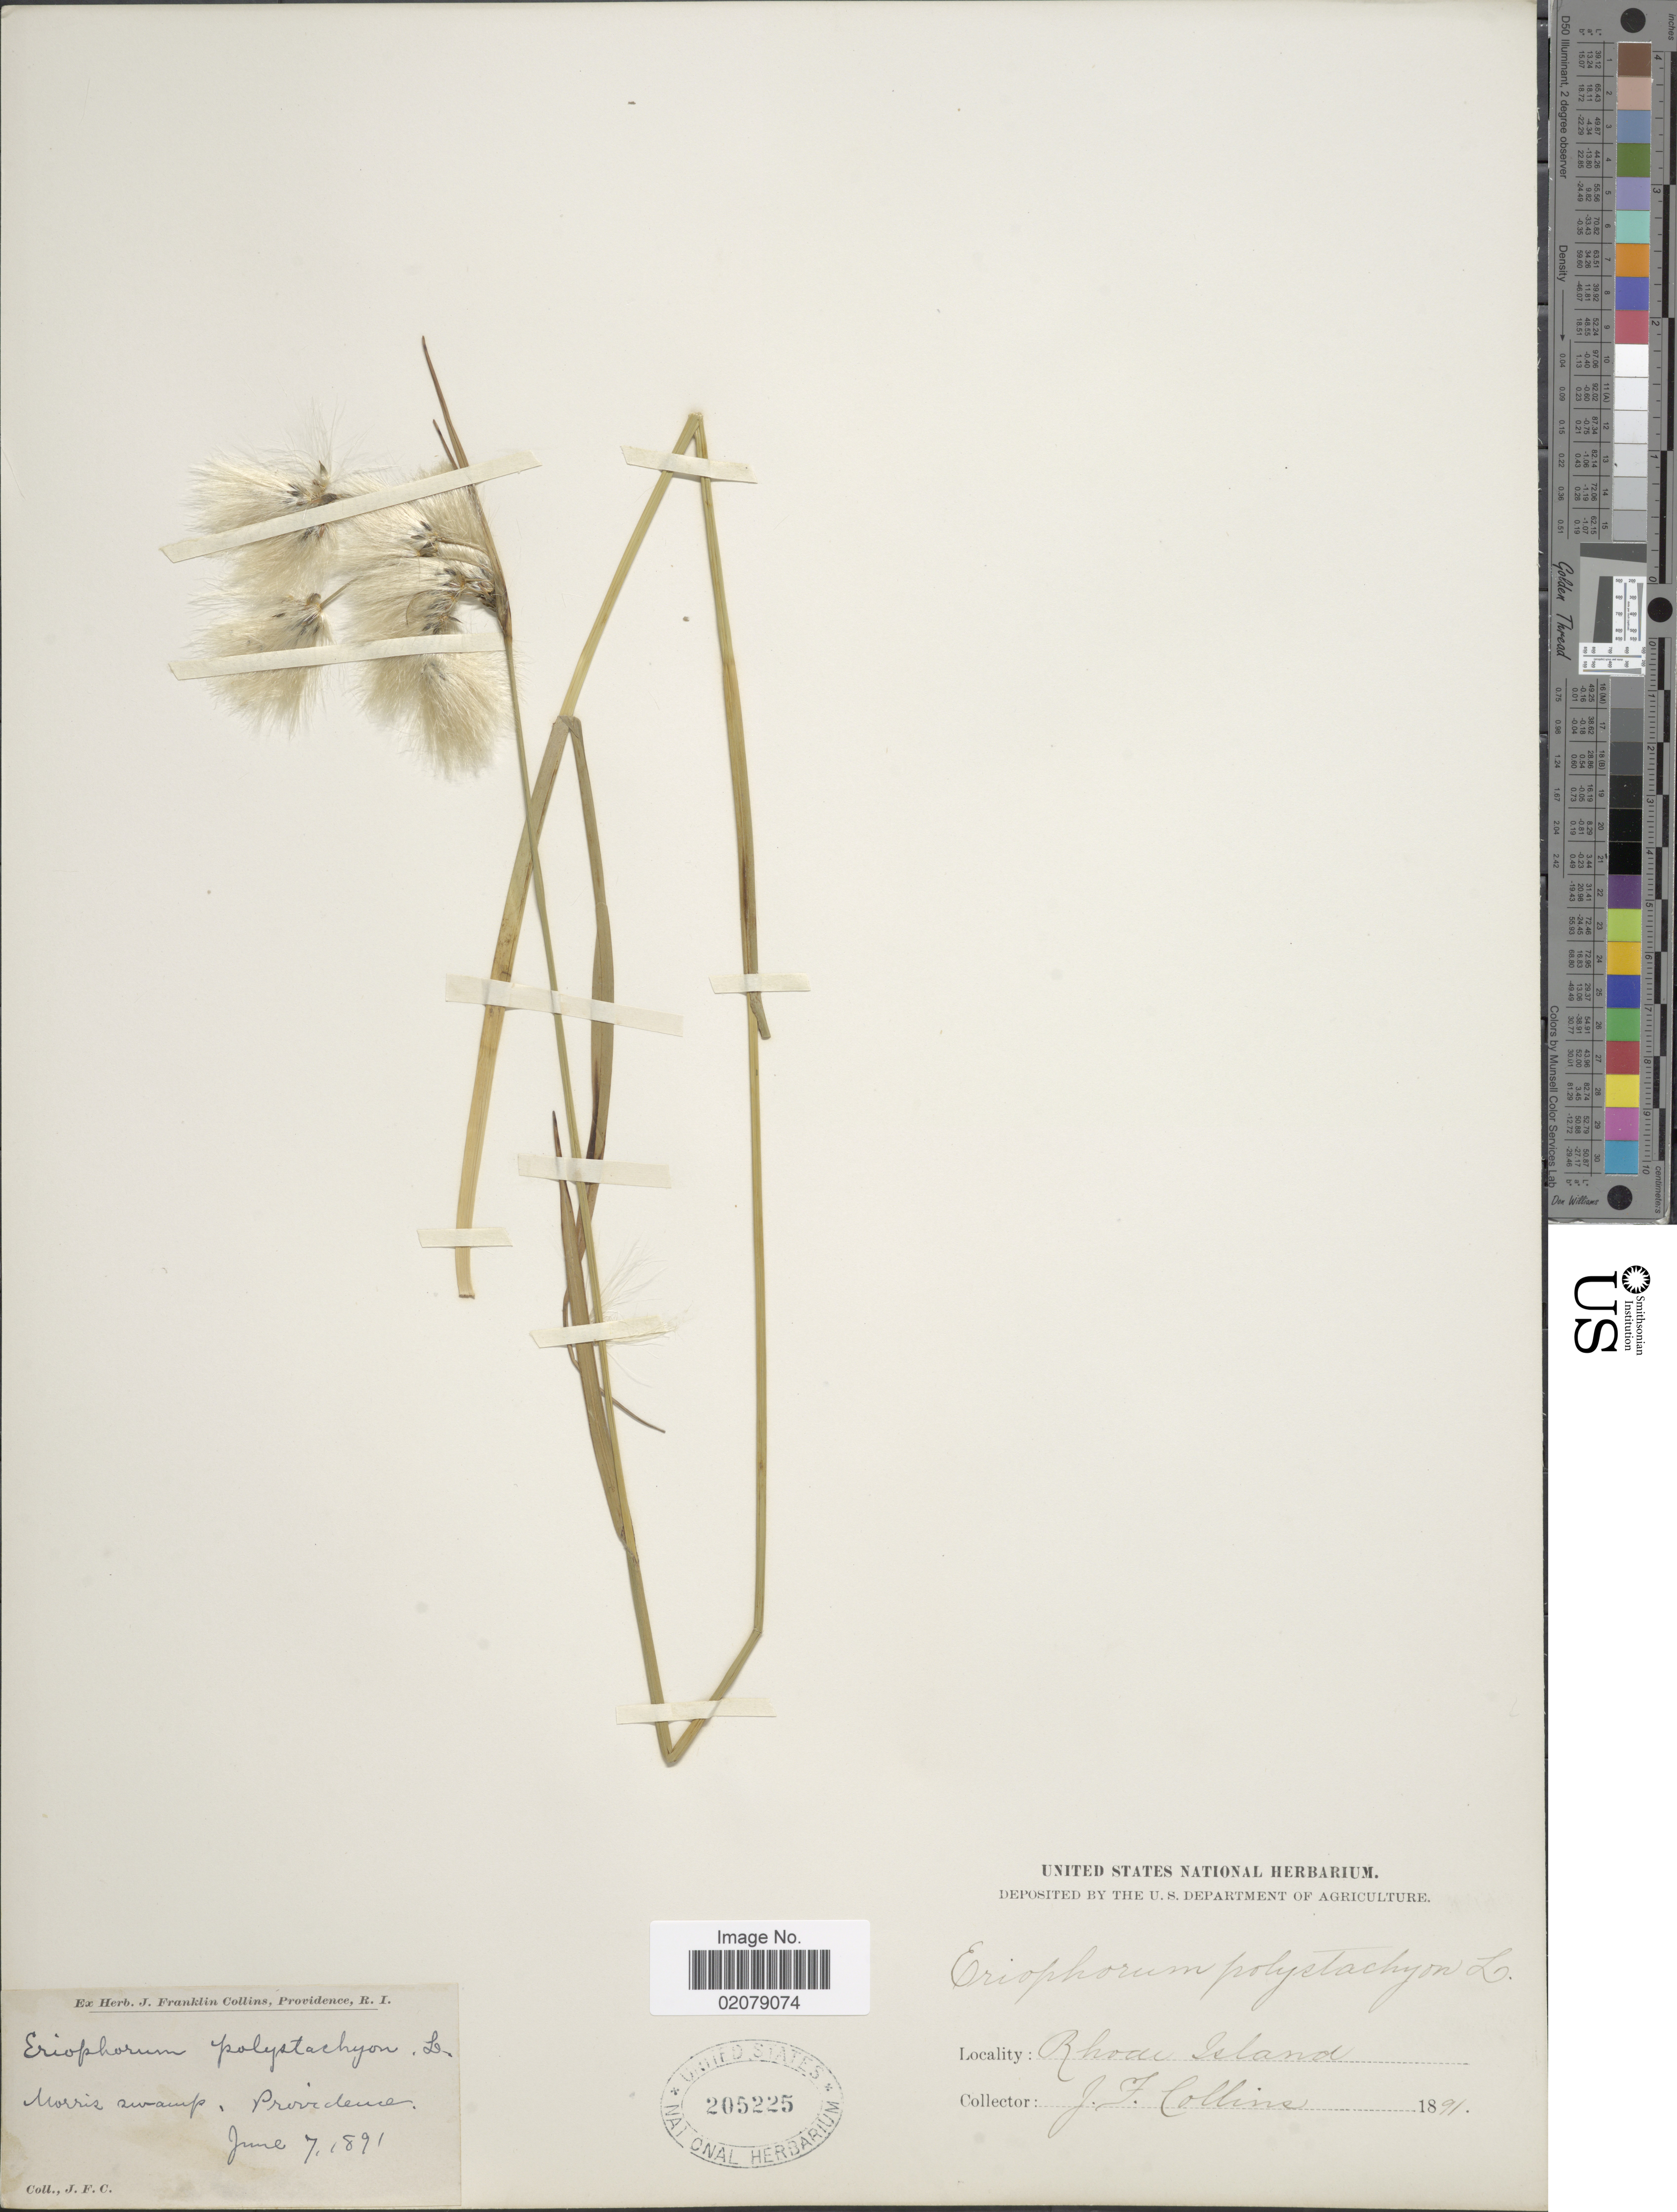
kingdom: Plantae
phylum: Tracheophyta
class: Liliopsida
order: Poales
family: Cyperaceae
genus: Eriophorum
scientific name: Eriophorum viridicarinatum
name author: (Englem.) Fernald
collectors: J. Collins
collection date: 1891-06-07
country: United States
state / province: Rhode Island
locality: Morris swamp, Providence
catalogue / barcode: US 205225